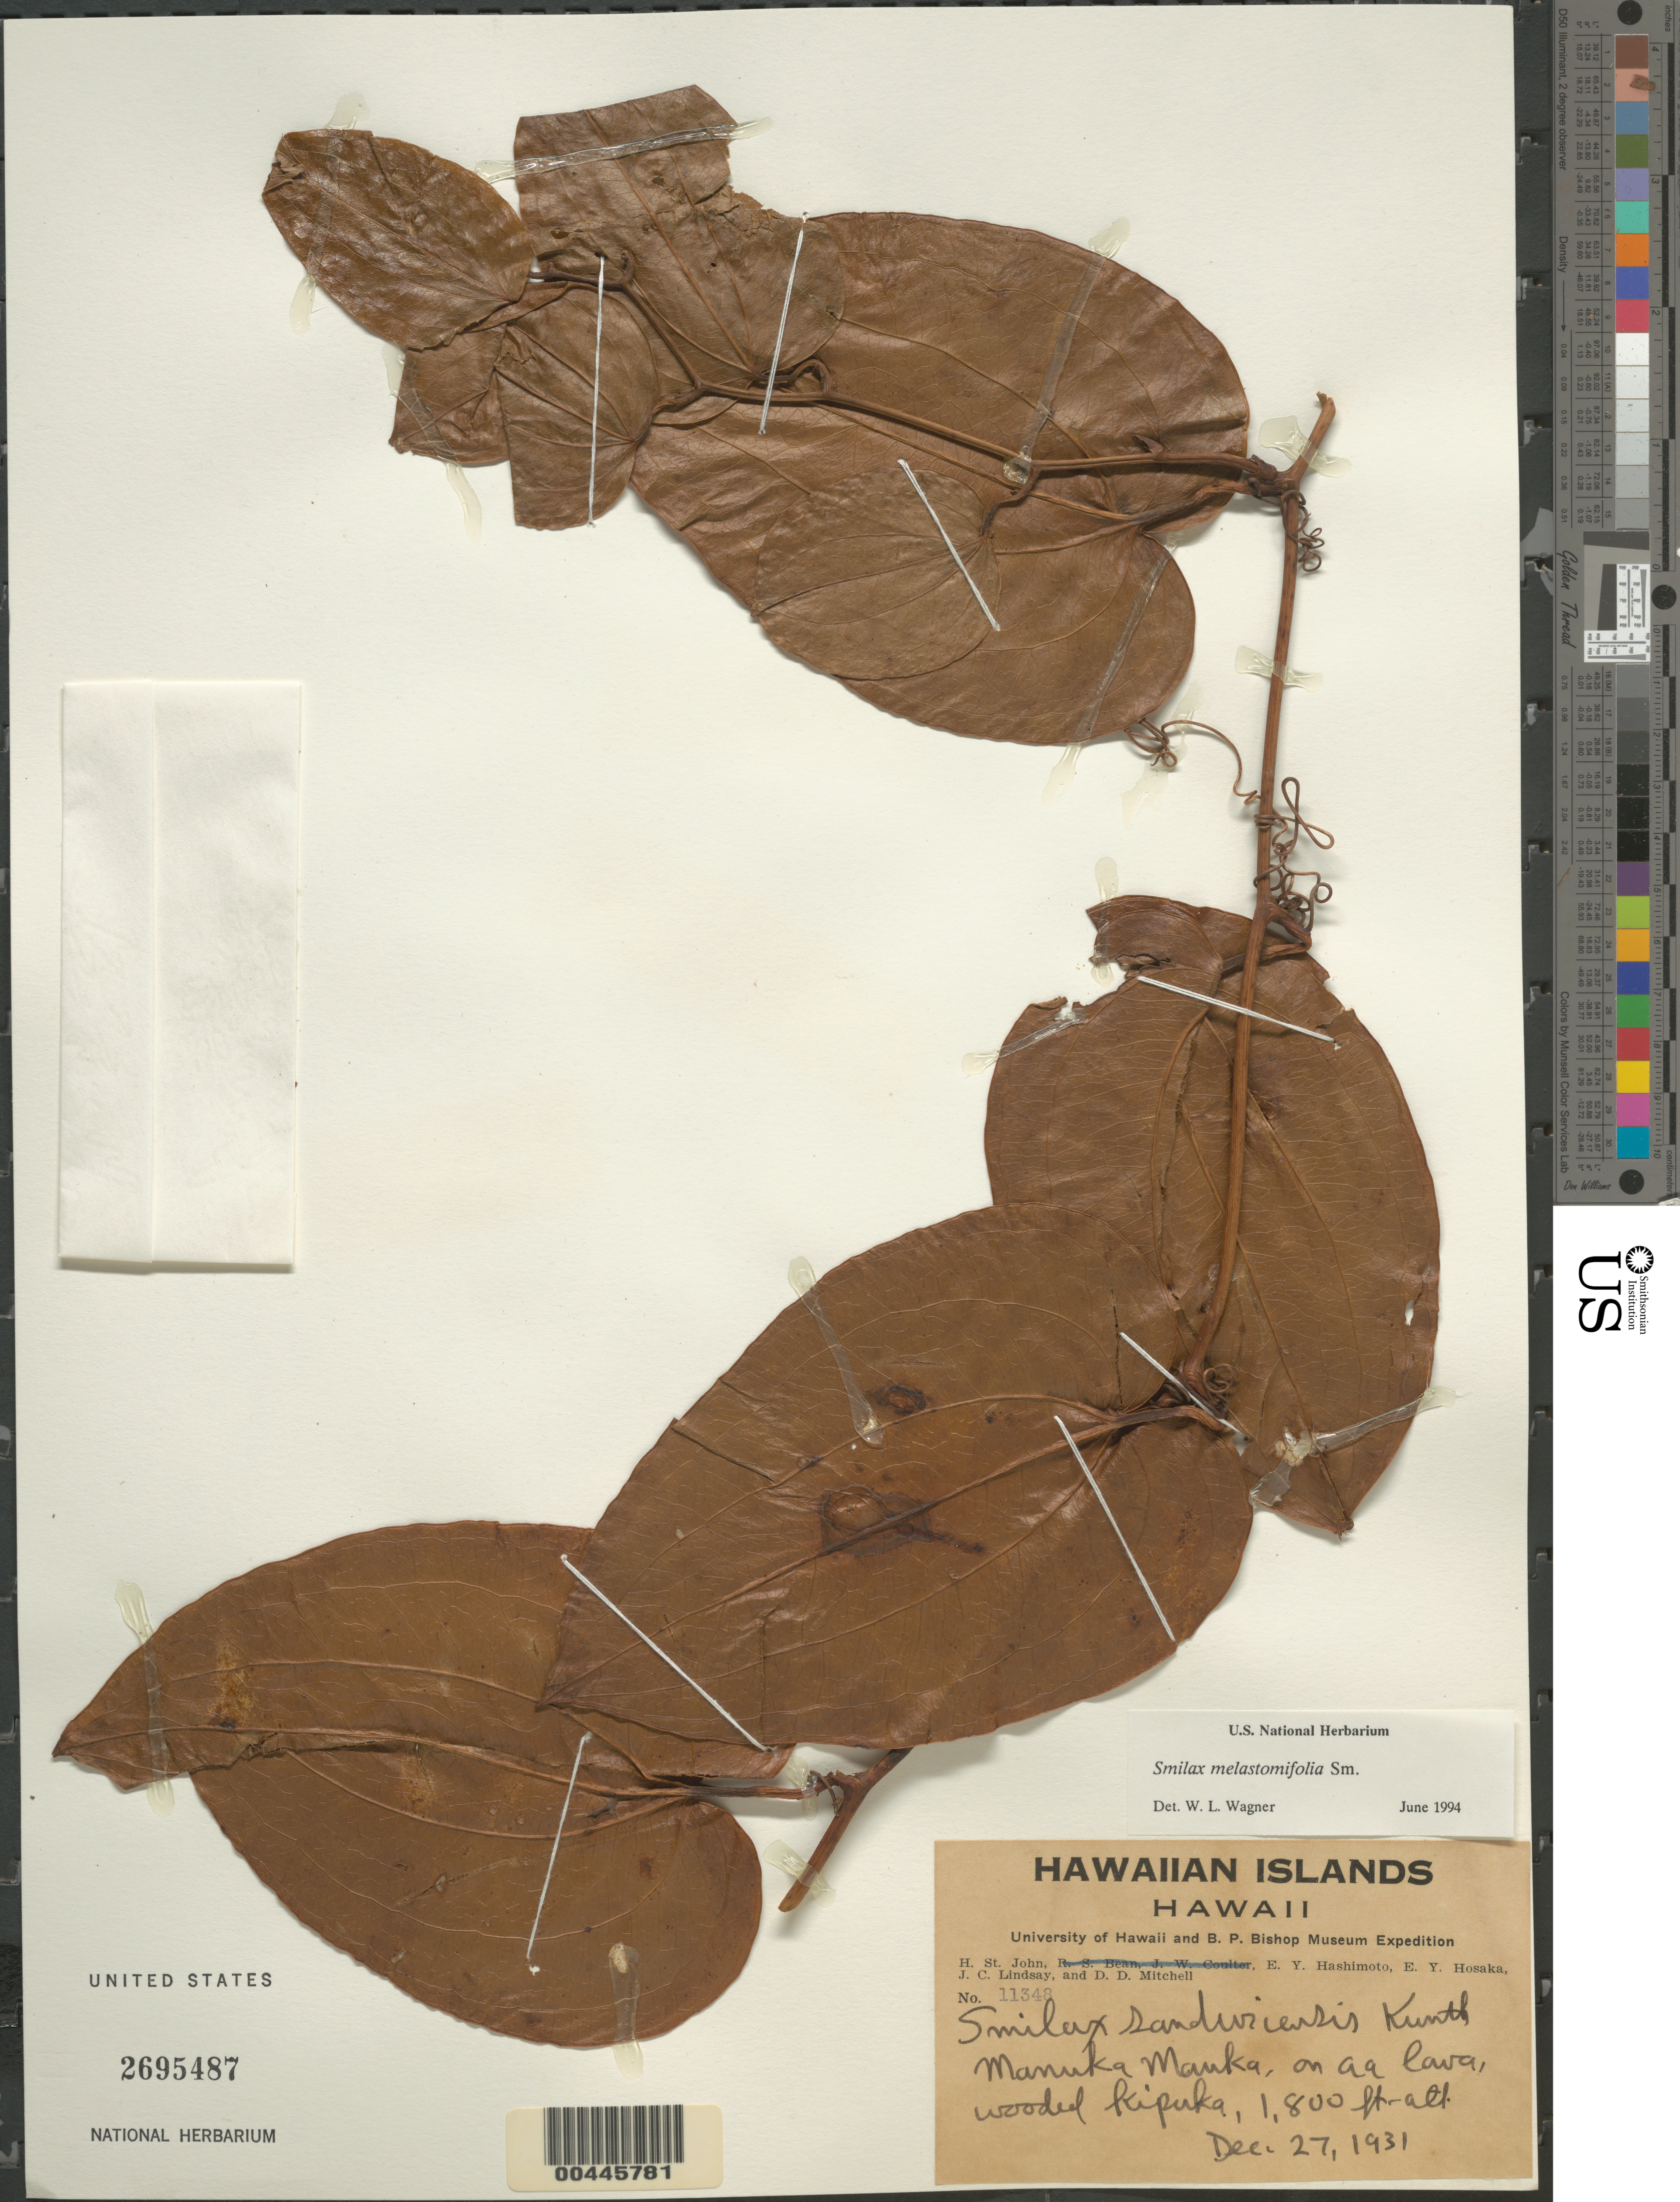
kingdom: Plantae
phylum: Tracheophyta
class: Liliopsida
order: Liliales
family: Smilacaceae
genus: Smilax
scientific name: Smilax melastomifolia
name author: Sm.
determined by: Wagner, W. L., (BOT), Smithsonian Institution - National Museum of Natural History (UNITED STATES)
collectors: H. St. John, E. Hashimoto & E. Y. Hosaka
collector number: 11348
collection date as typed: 27 Dec 1931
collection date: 1931-12-27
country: United States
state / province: Hawaii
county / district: Kauai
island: Kaua'i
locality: Manuka Mauka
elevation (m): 549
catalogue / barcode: US 2695487